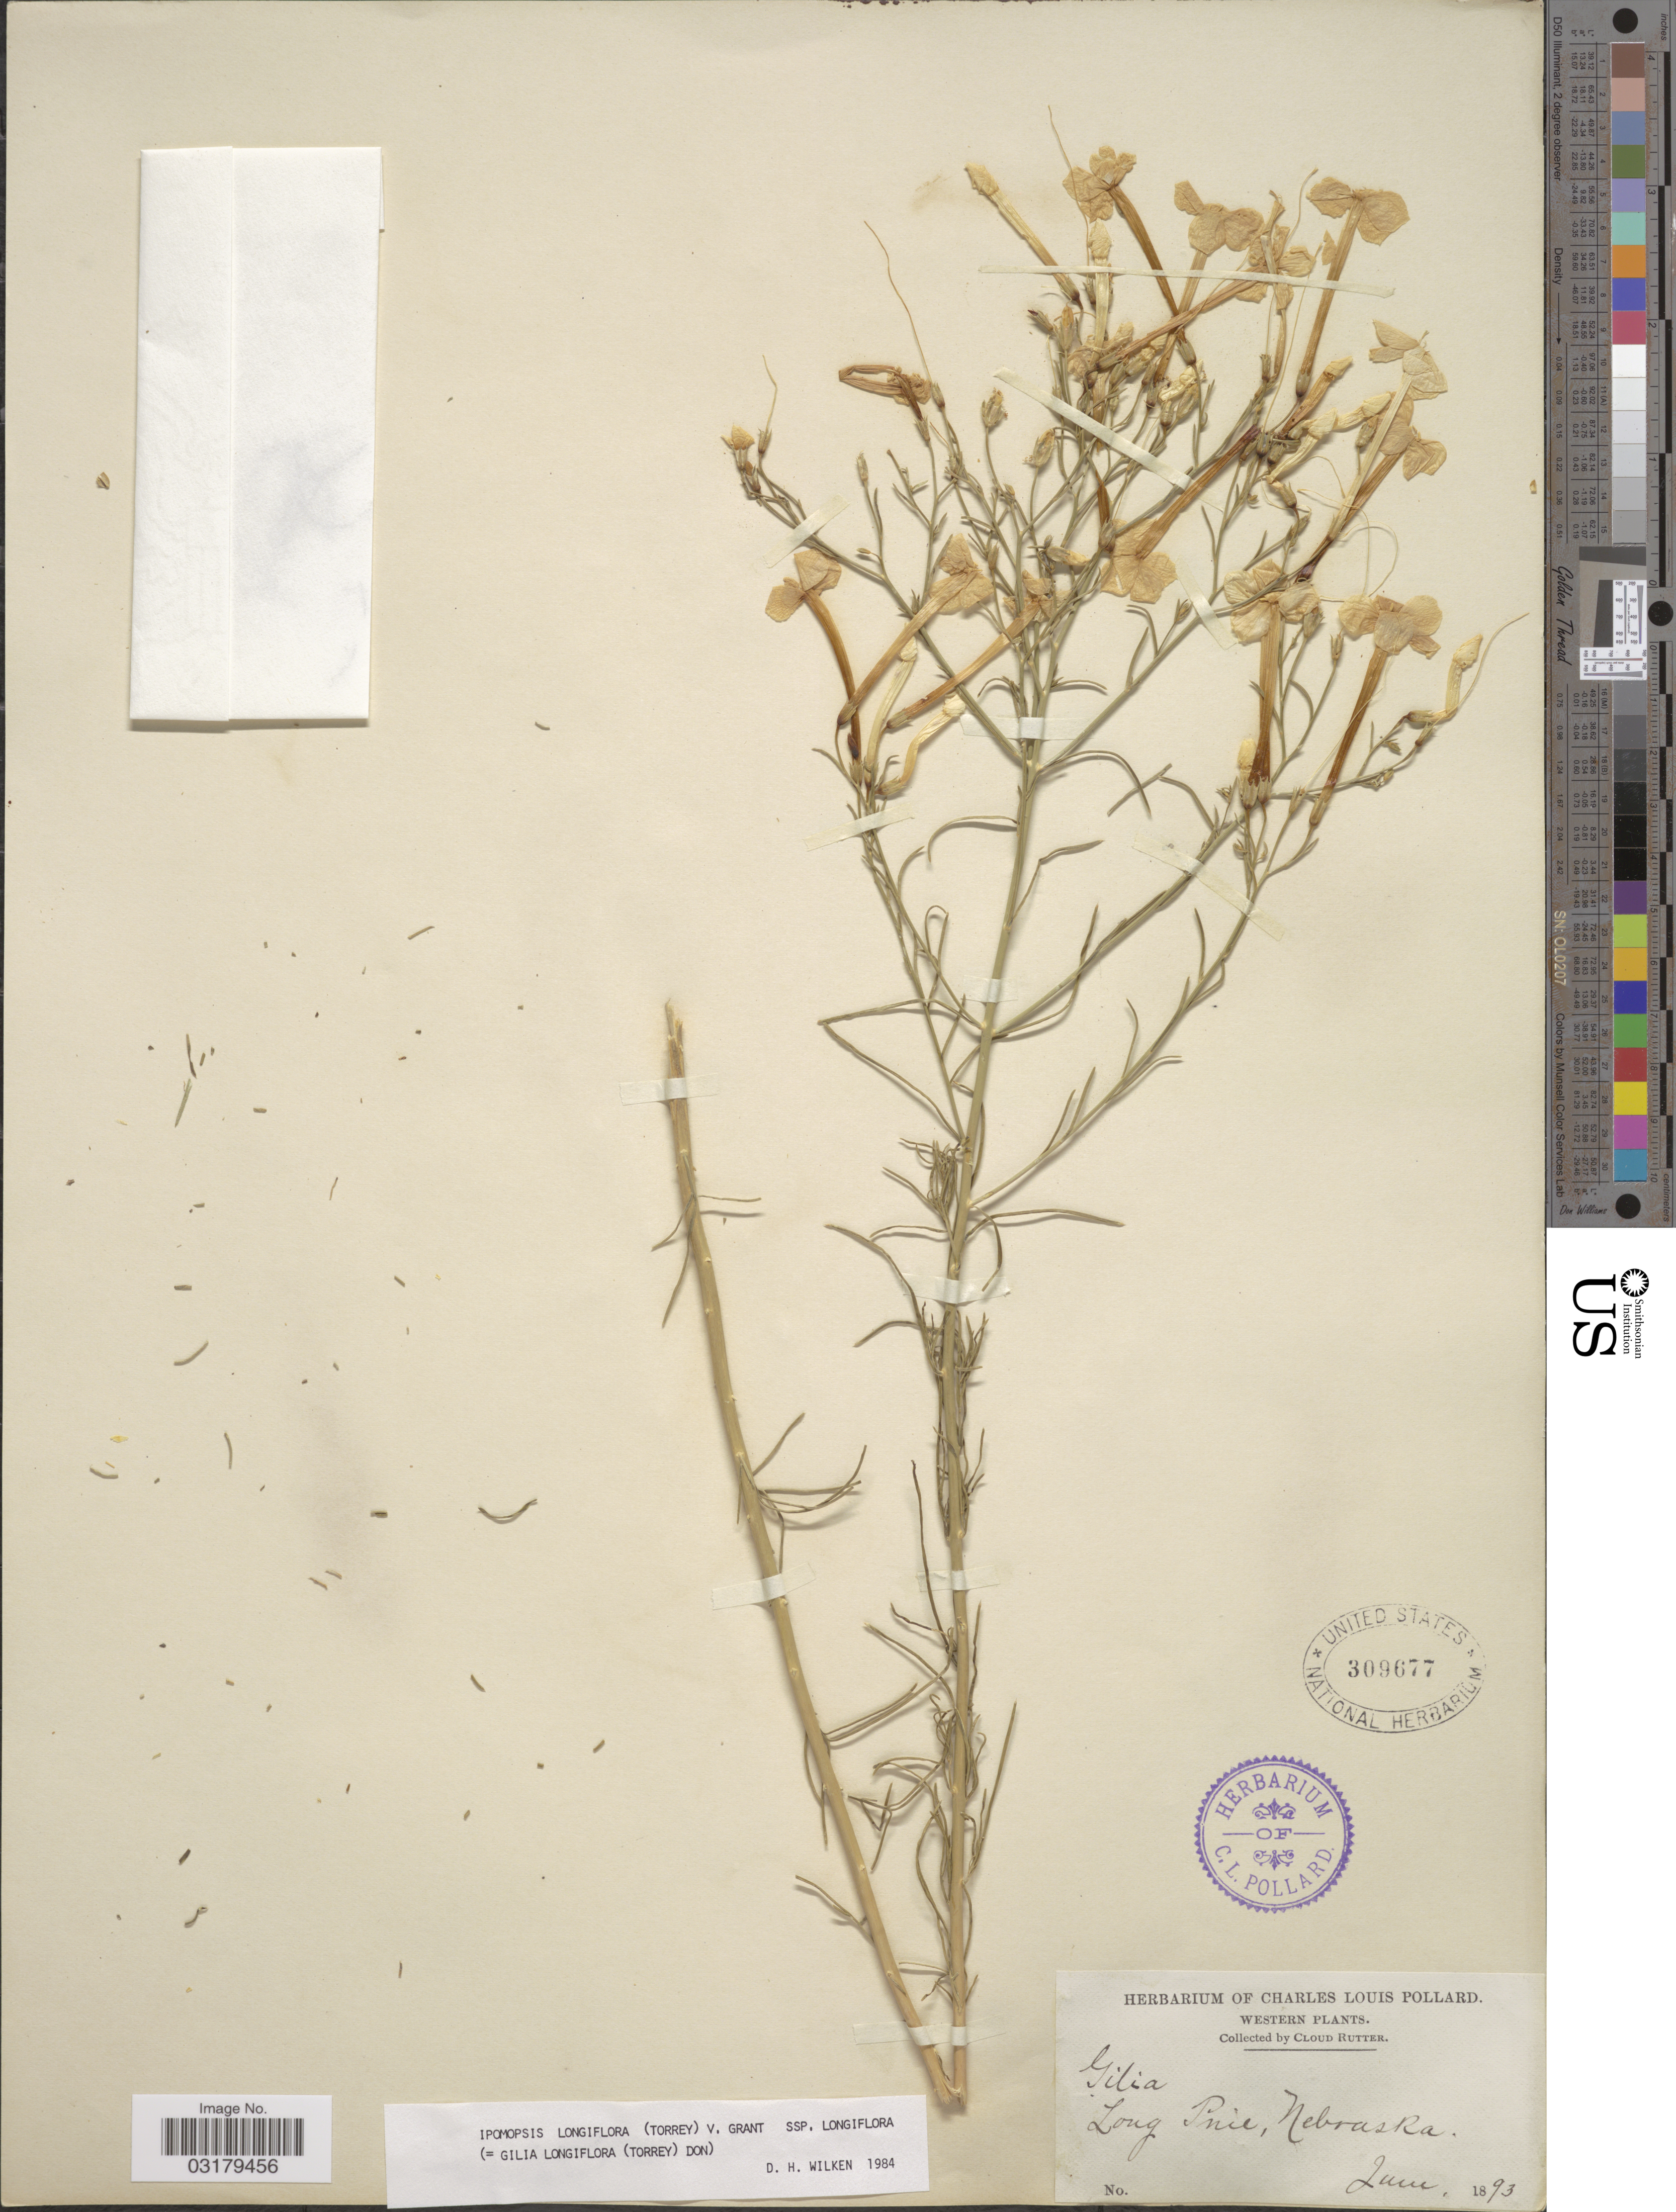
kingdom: Plantae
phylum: Tracheophyta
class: Magnoliopsida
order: Ericales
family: Polemoniaceae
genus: Ipomopsis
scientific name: Ipomopsis longiflora subsp. longiflora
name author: (Torr.) V.E. Grant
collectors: C. Rutter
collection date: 1893-06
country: United States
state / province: Nebraska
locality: Western. Long Pine.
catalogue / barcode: US 309677